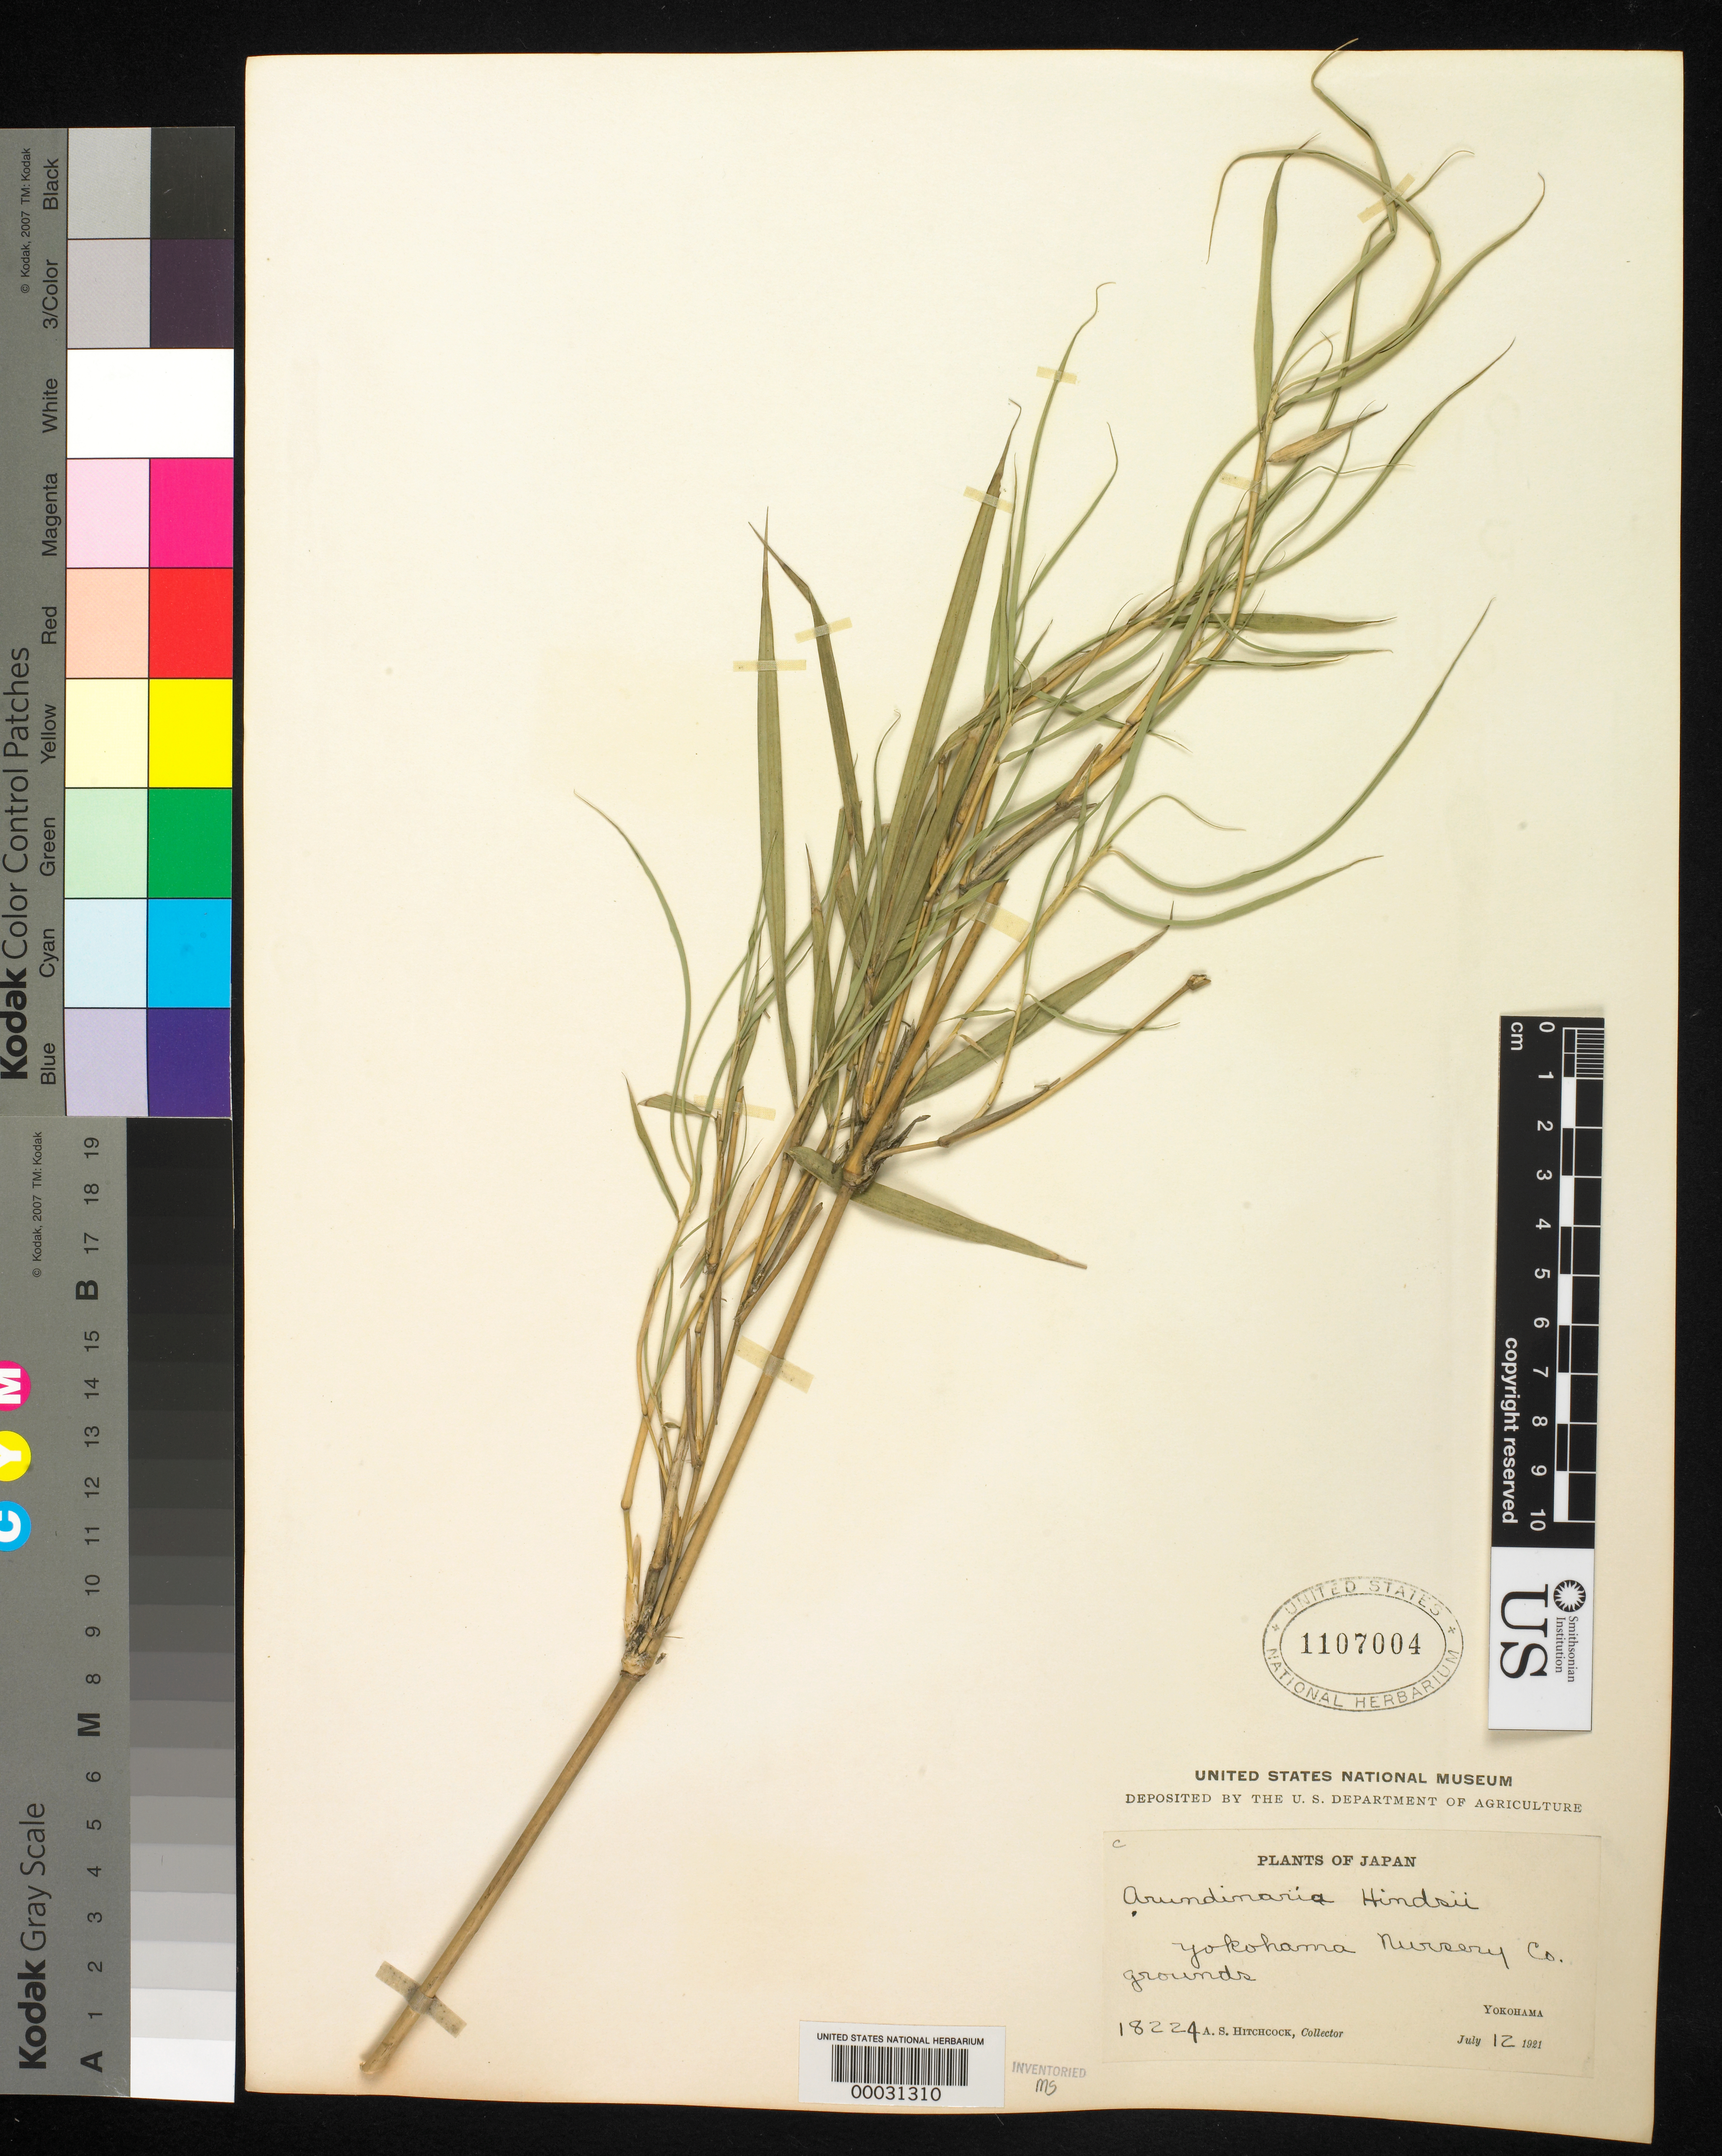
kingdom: Plantae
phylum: Tracheophyta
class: Liliopsida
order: Poales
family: Poaceae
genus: Pseudosasa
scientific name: Pseudosasa hindsii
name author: (Munro) S.L. Chen & G.Y. Sheng ex T.G. Liang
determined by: Poaceae Reorganization Project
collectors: A. S. Hitchcock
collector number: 18224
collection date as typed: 12 Jul 1921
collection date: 1921-07-12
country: Japan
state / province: Kanagawa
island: Honshu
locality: Yokohama.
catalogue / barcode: US 1107004